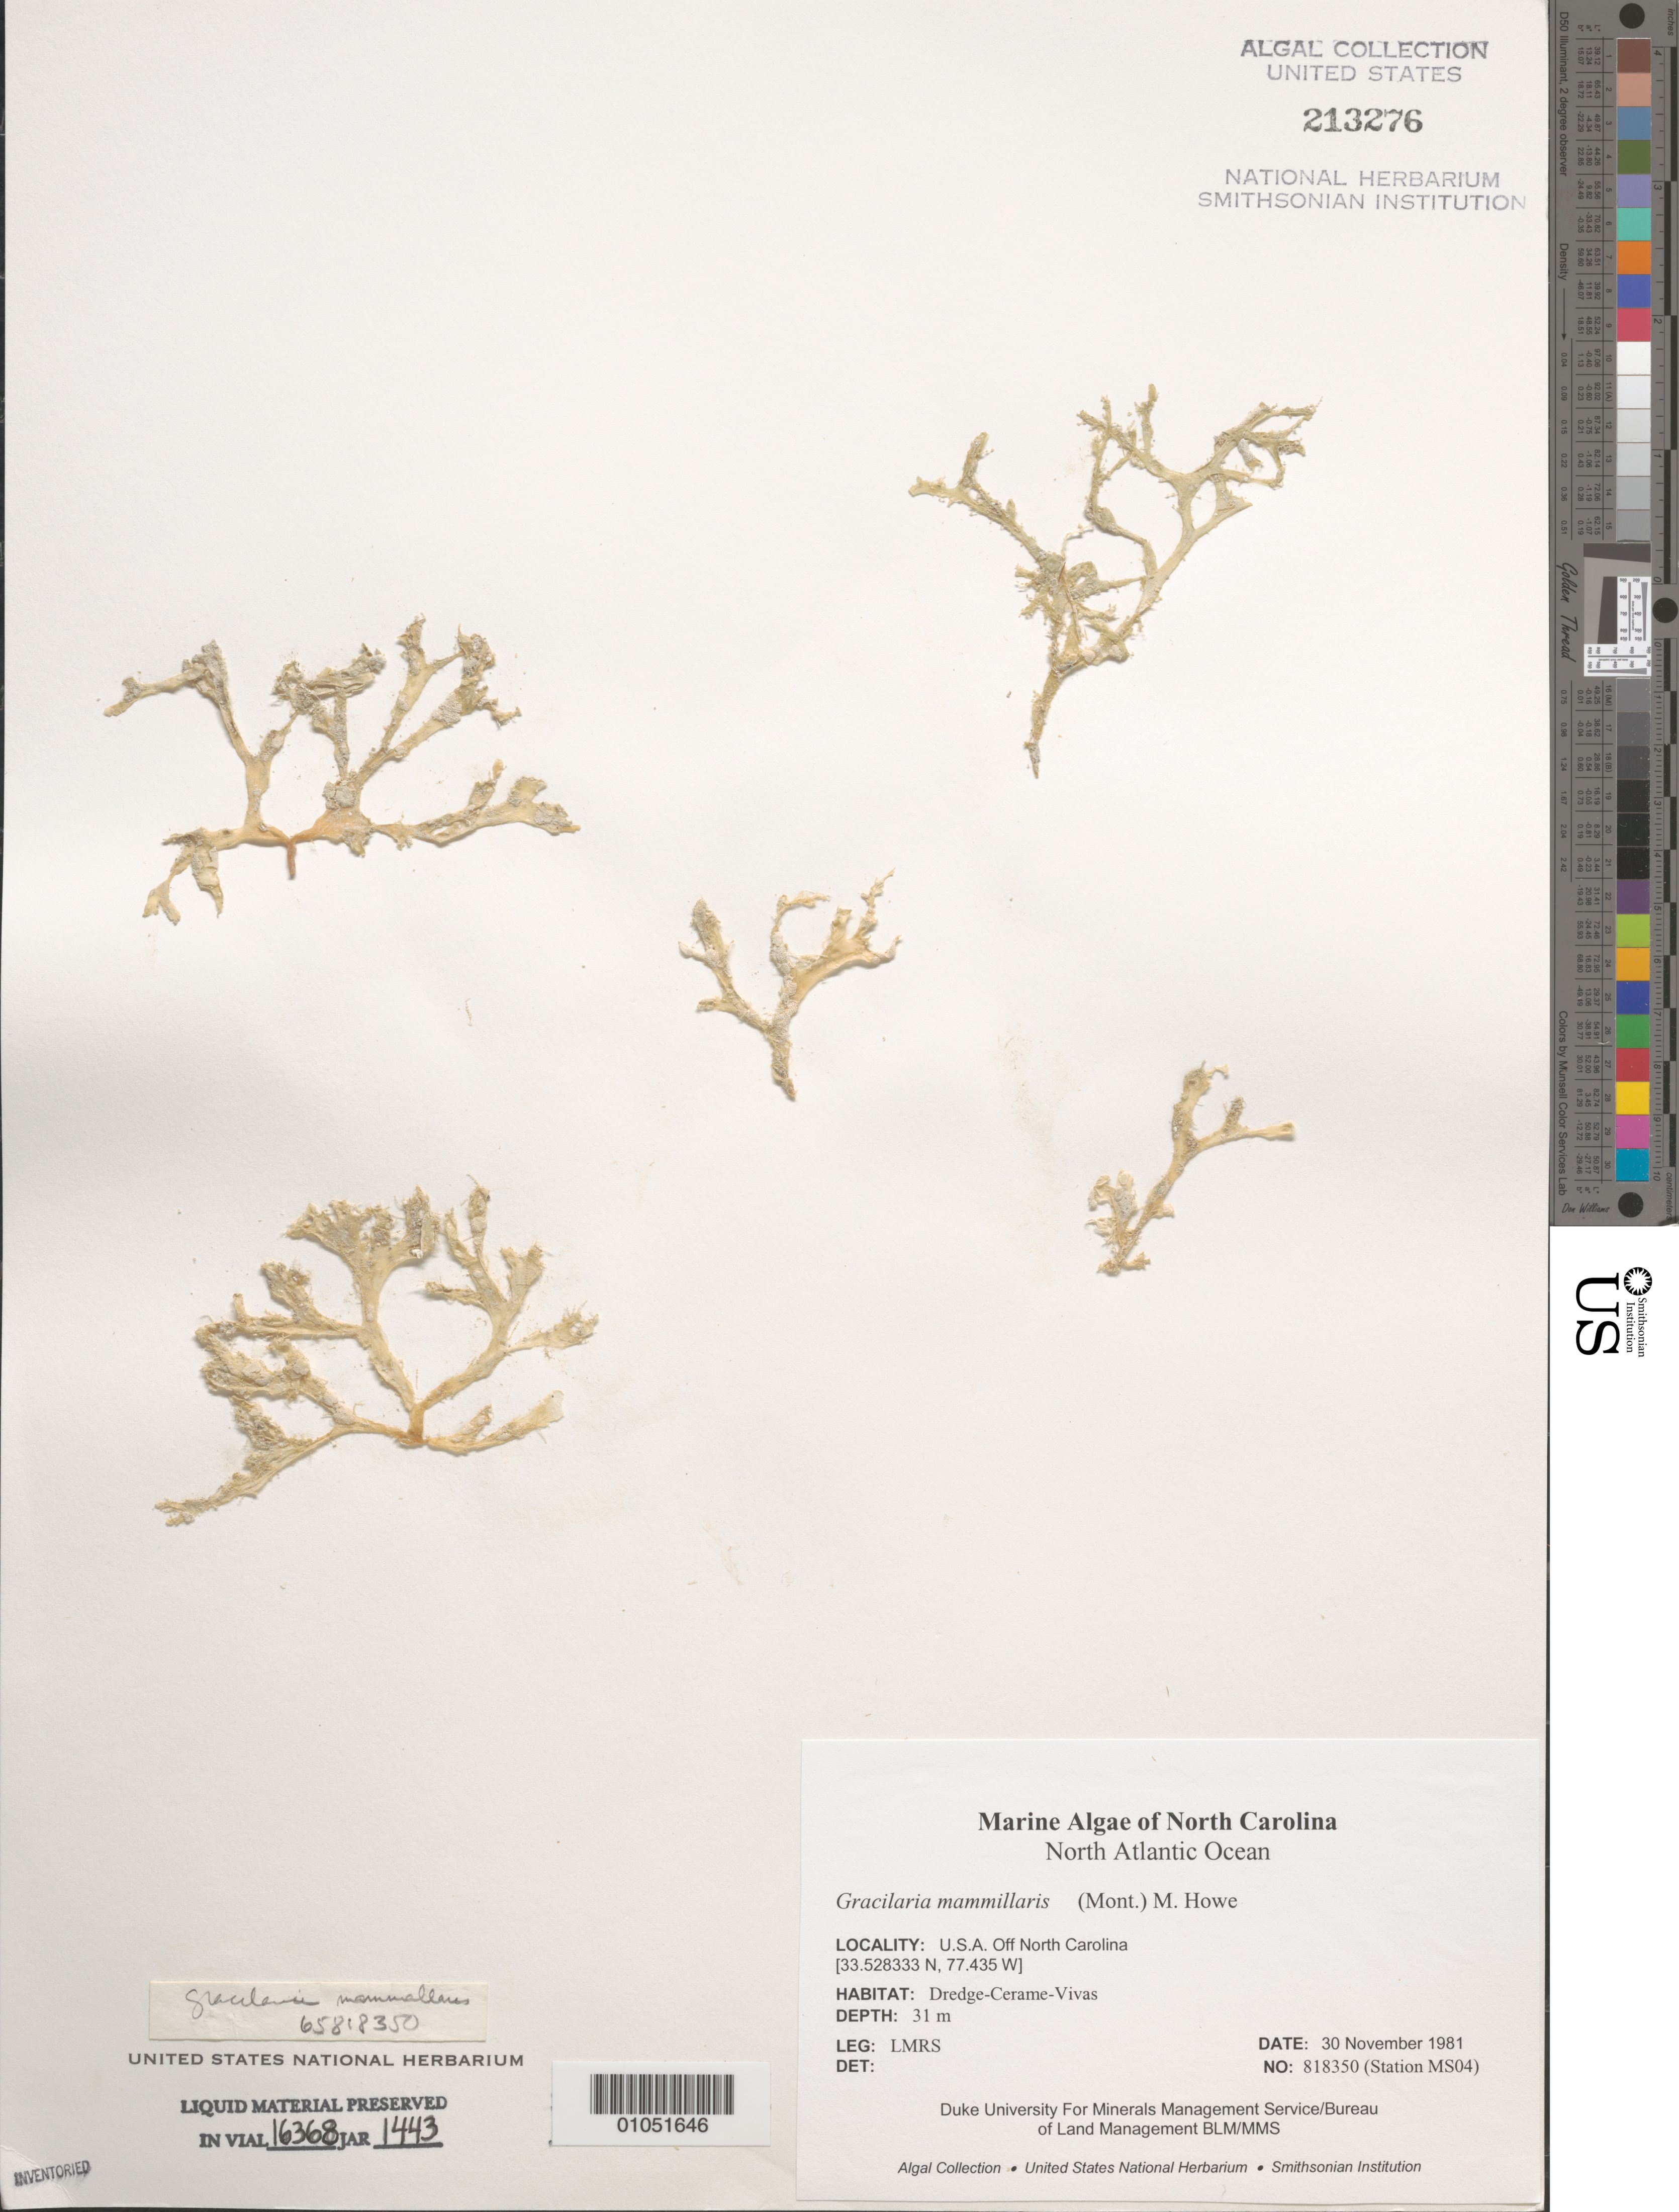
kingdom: Plantae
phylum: Rhodophyta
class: Florideophyceae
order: Gracilariales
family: Gracilariaceae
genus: Gracilaria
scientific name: Gracilaria mammillaris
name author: (Mont.) M. Howe in Britton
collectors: LMRS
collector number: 818350 (Station MS04)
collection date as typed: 30 Nov 1981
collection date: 1981-11-30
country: United States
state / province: North Carolina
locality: North Atlantic Ocean off North Carolina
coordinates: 33.528333 N, 77.435 W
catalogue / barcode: US 213276